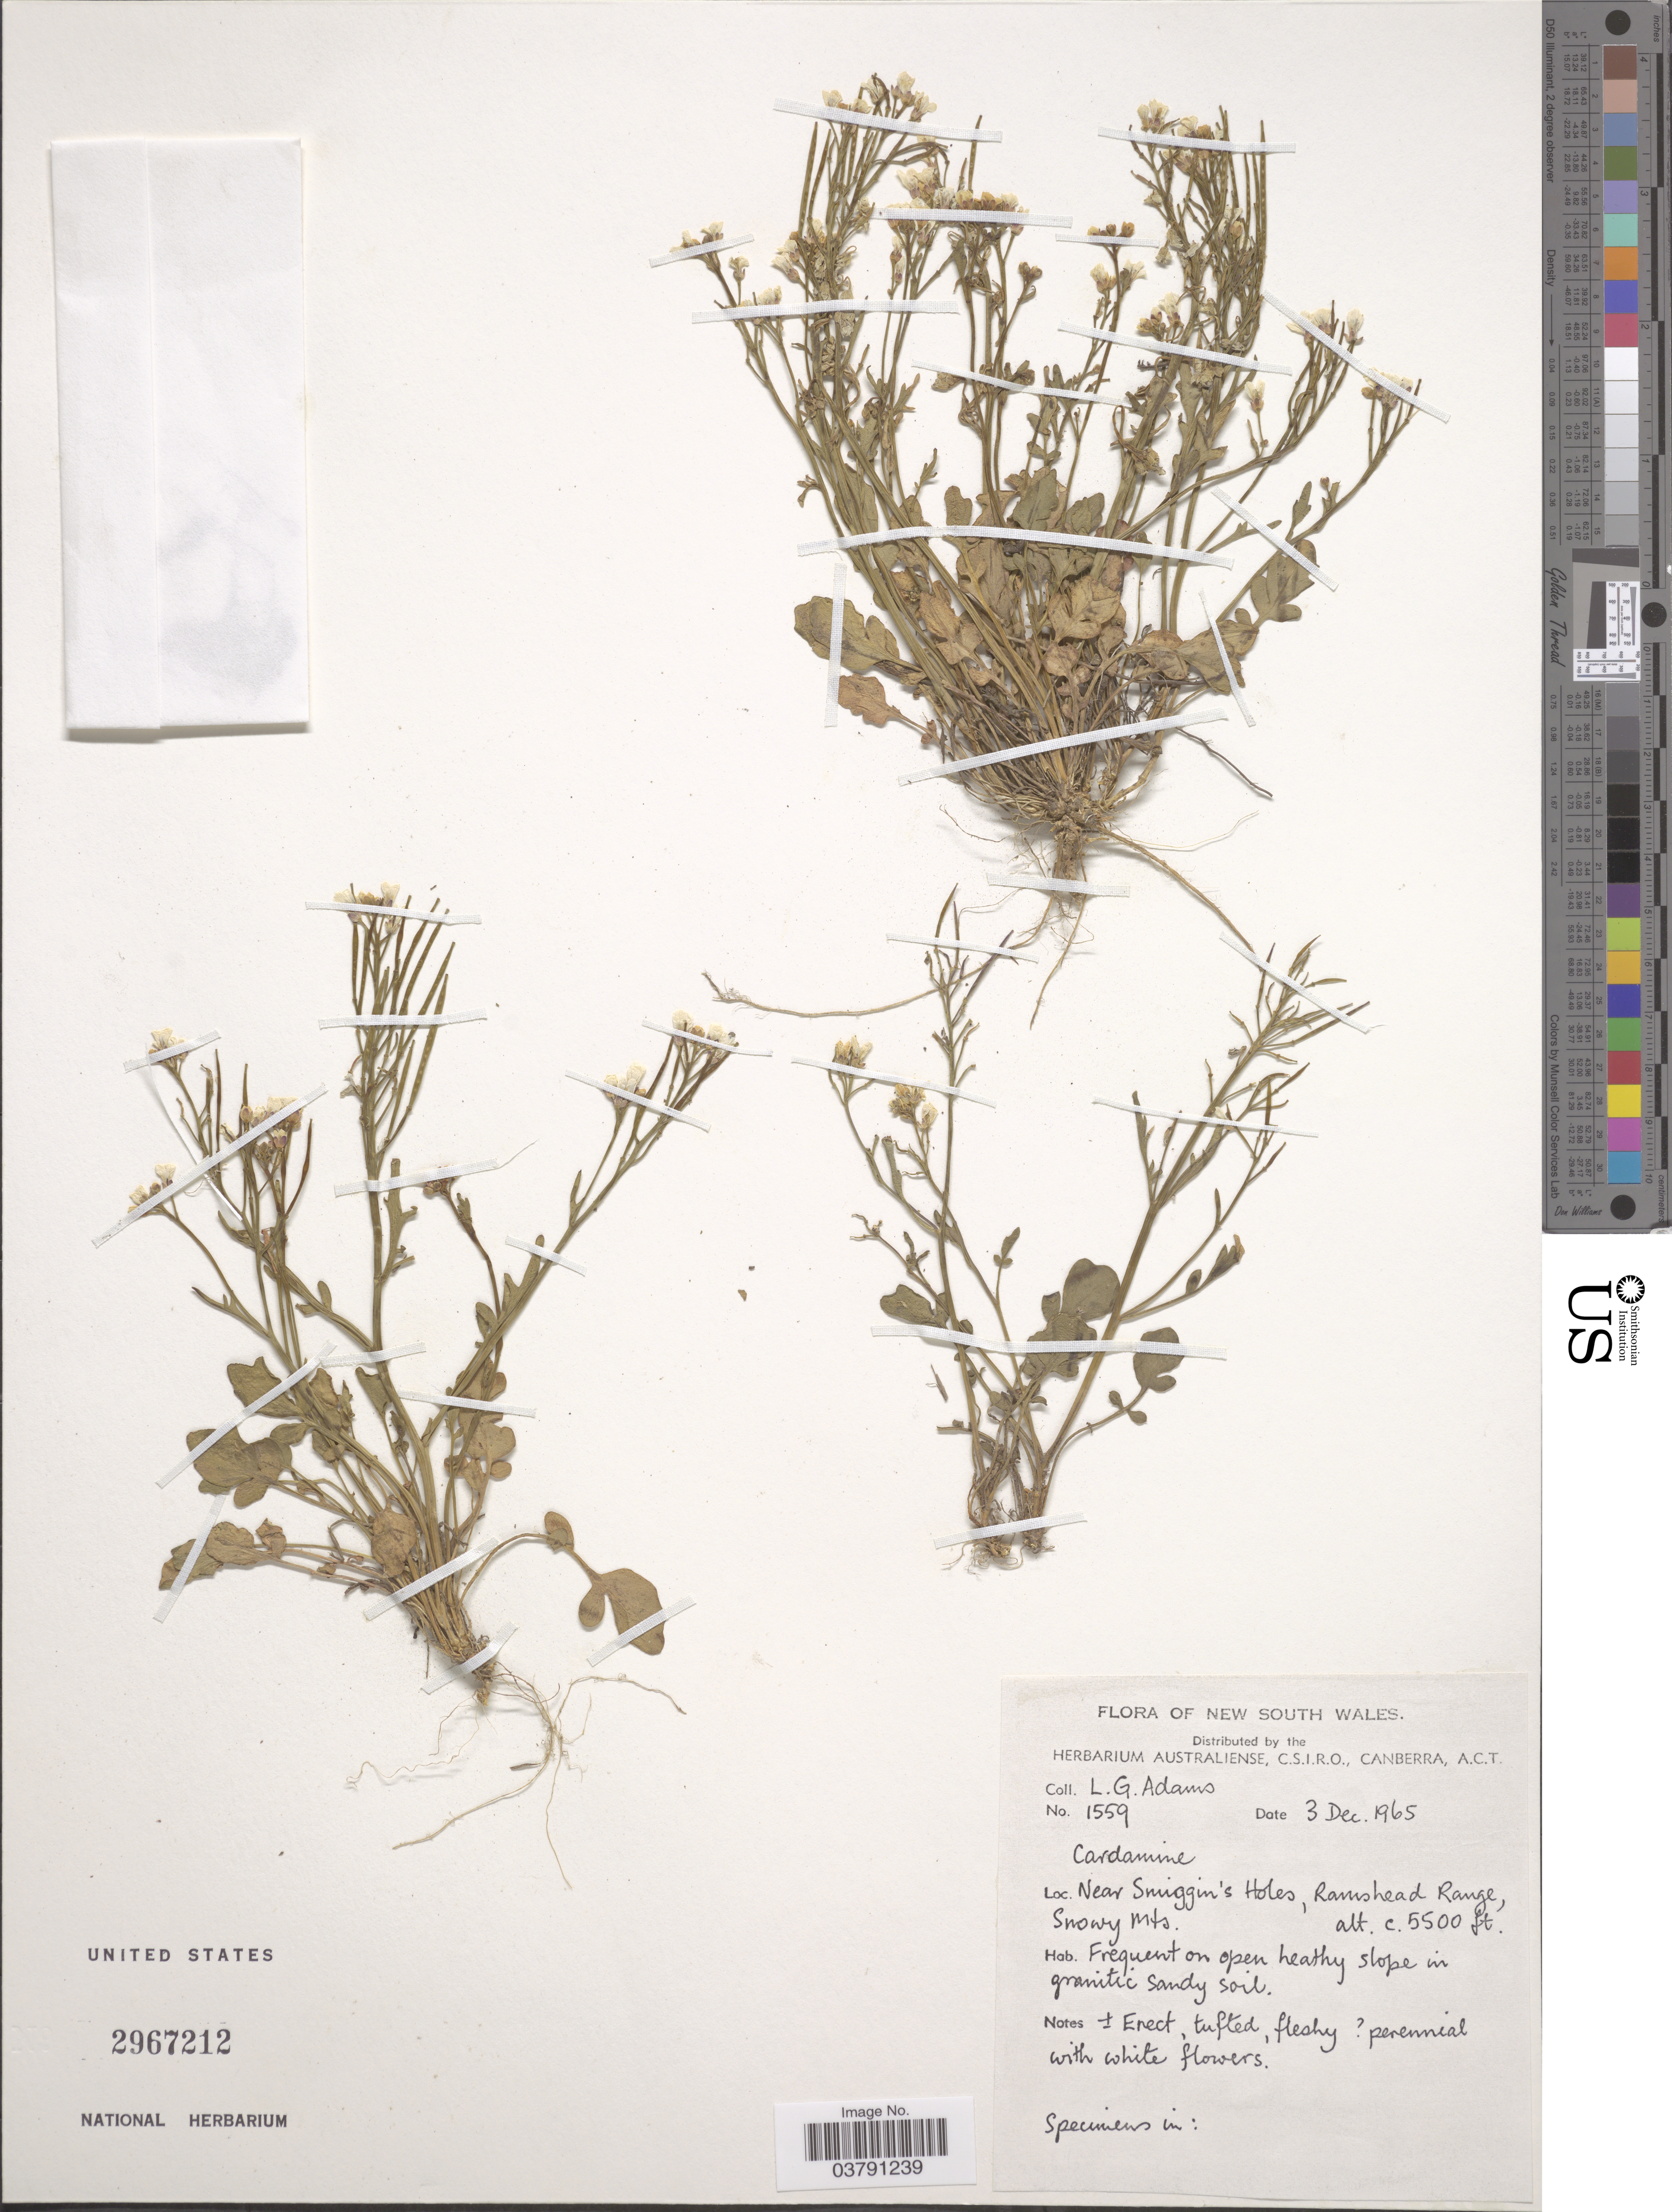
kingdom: Plantae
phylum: Tracheophyta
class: Magnoliopsida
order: Brassicales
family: Brassicaceae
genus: Cardamine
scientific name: Cardamine sp.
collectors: L. G. Adams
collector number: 1559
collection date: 1965-12-03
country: Australia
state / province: New South Wales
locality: Near Smiggin's Holes, Ramshead Range, Snowy Mts.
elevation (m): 1676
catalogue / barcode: US 2967212